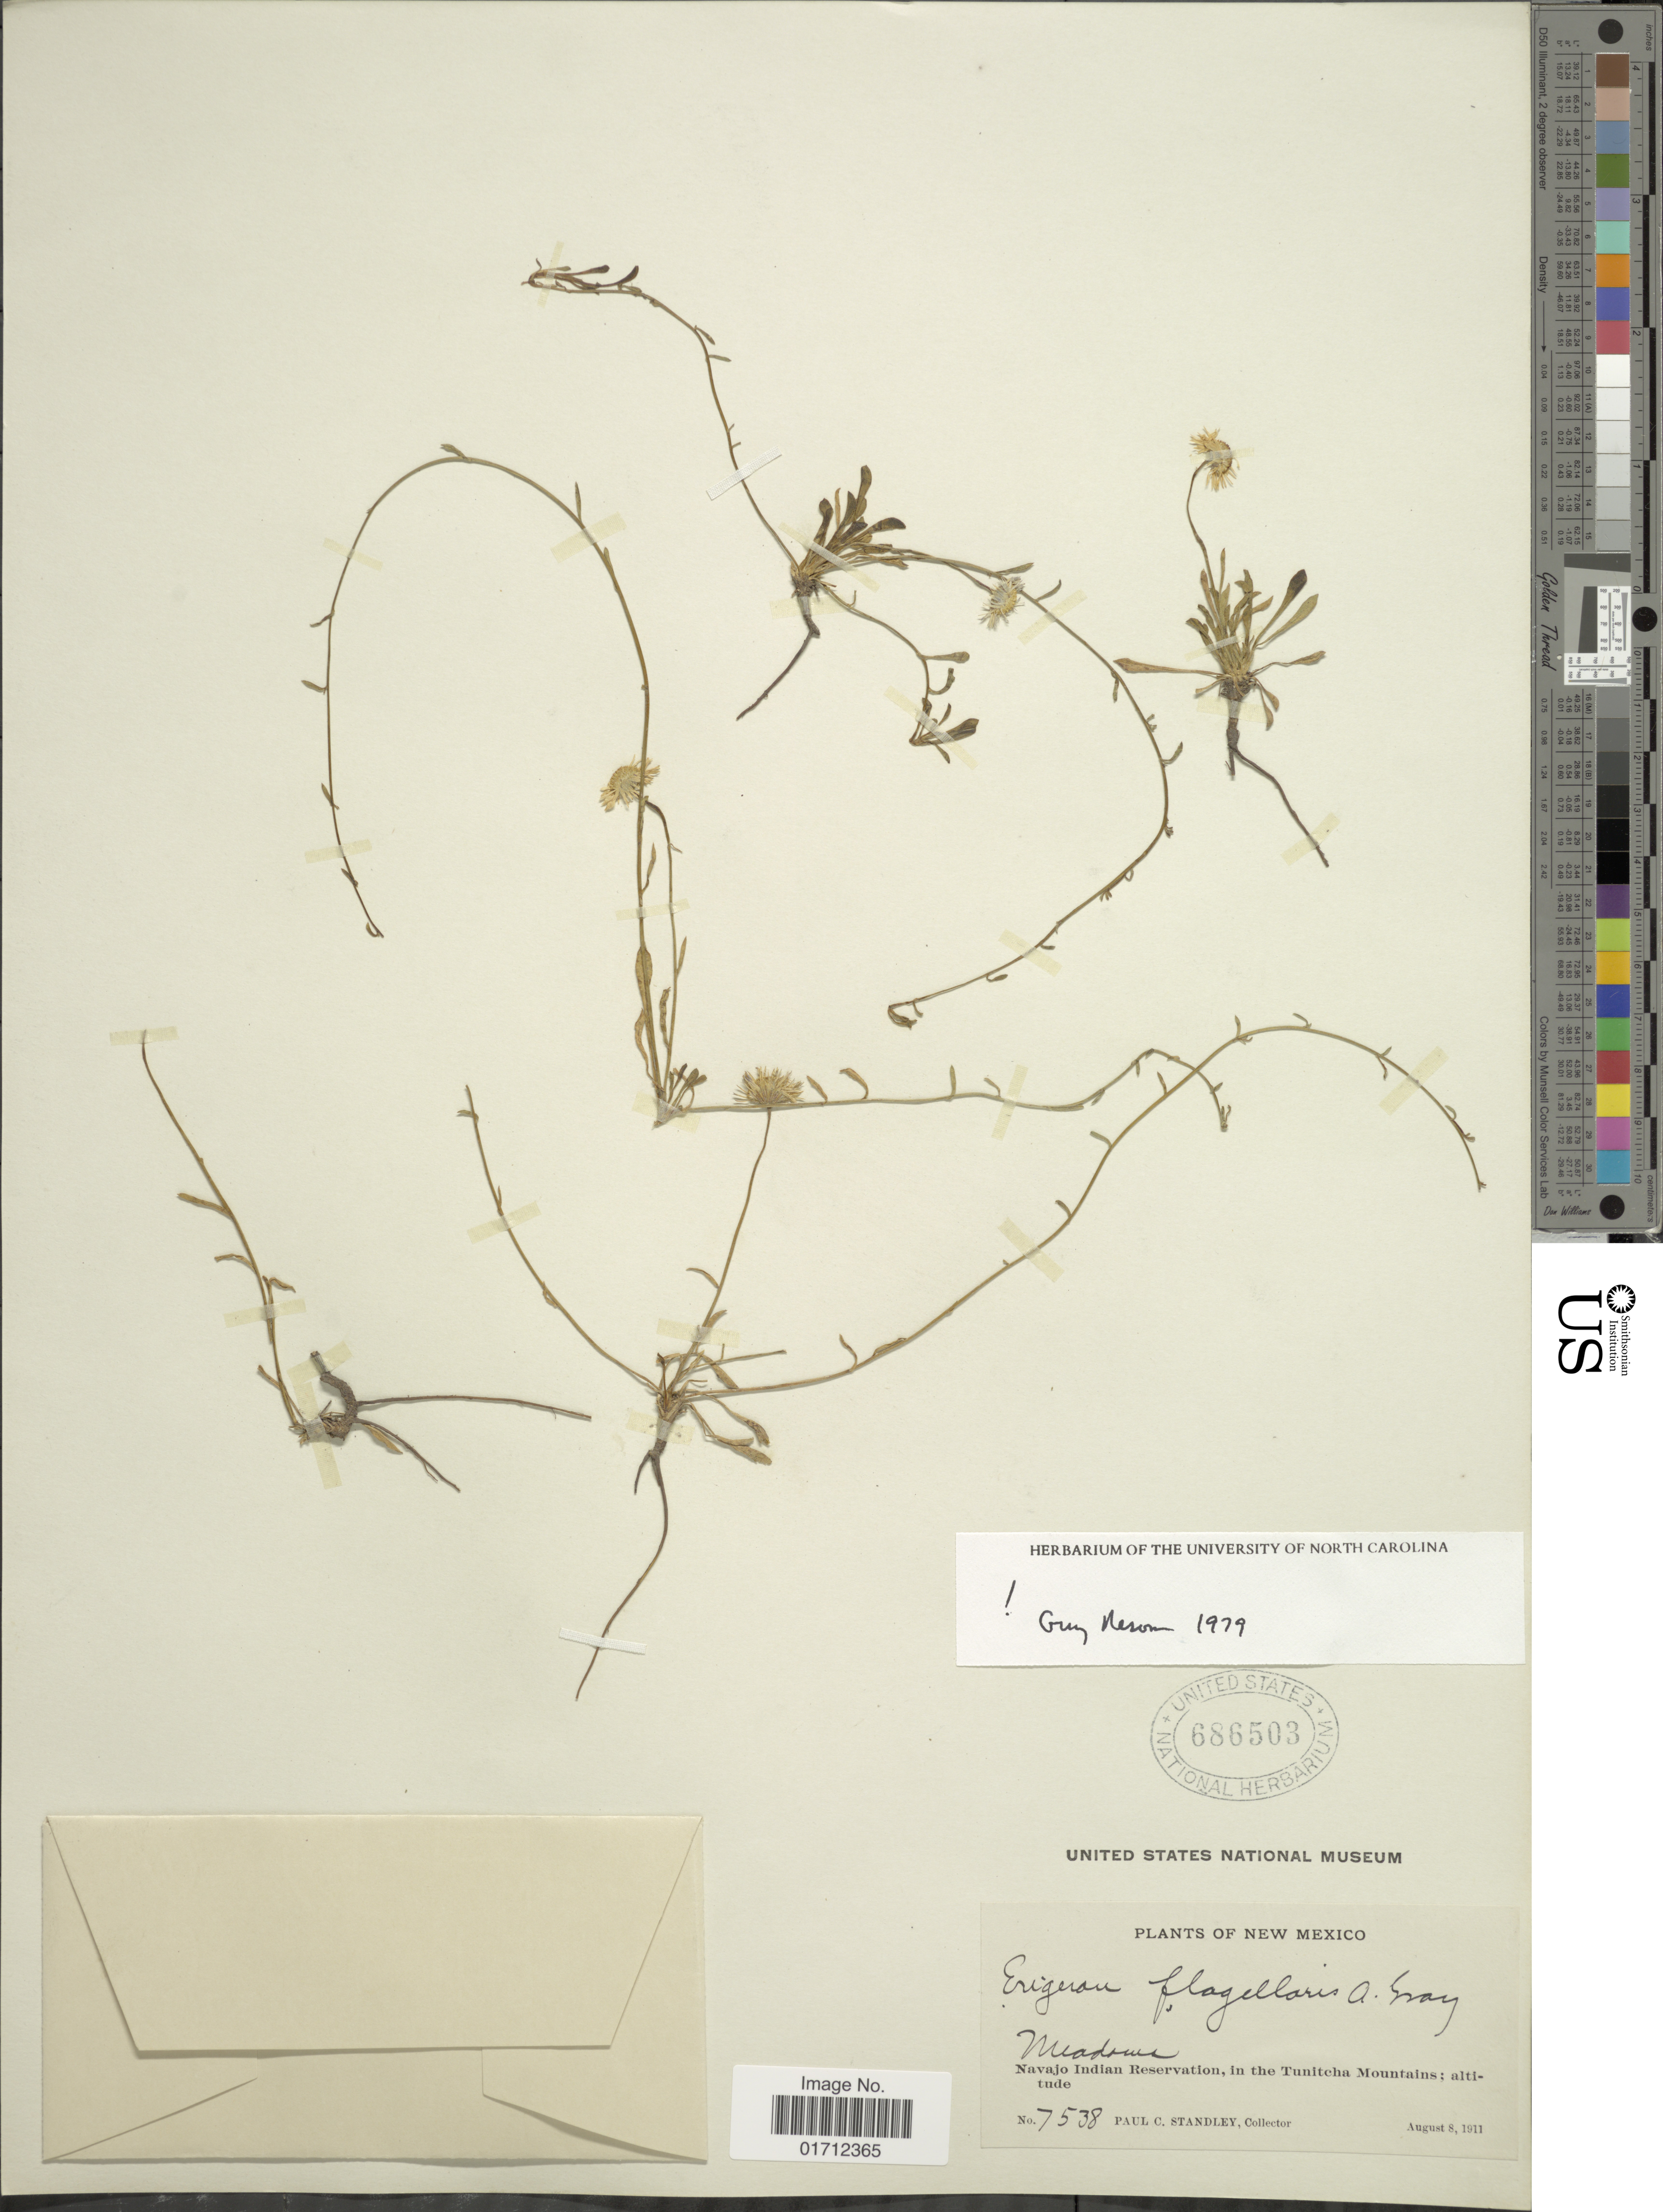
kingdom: Plantae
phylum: Tracheophyta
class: Magnoliopsida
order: Asterales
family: Asteraceae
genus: Erigeron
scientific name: Erigeron flagellaris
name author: A. Gray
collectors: P. C. Standley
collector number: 7538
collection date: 1911-08-08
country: United States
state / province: New Mexico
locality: Navajo Indian Reservation, in the Tunitcha Mountains.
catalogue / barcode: US 686503